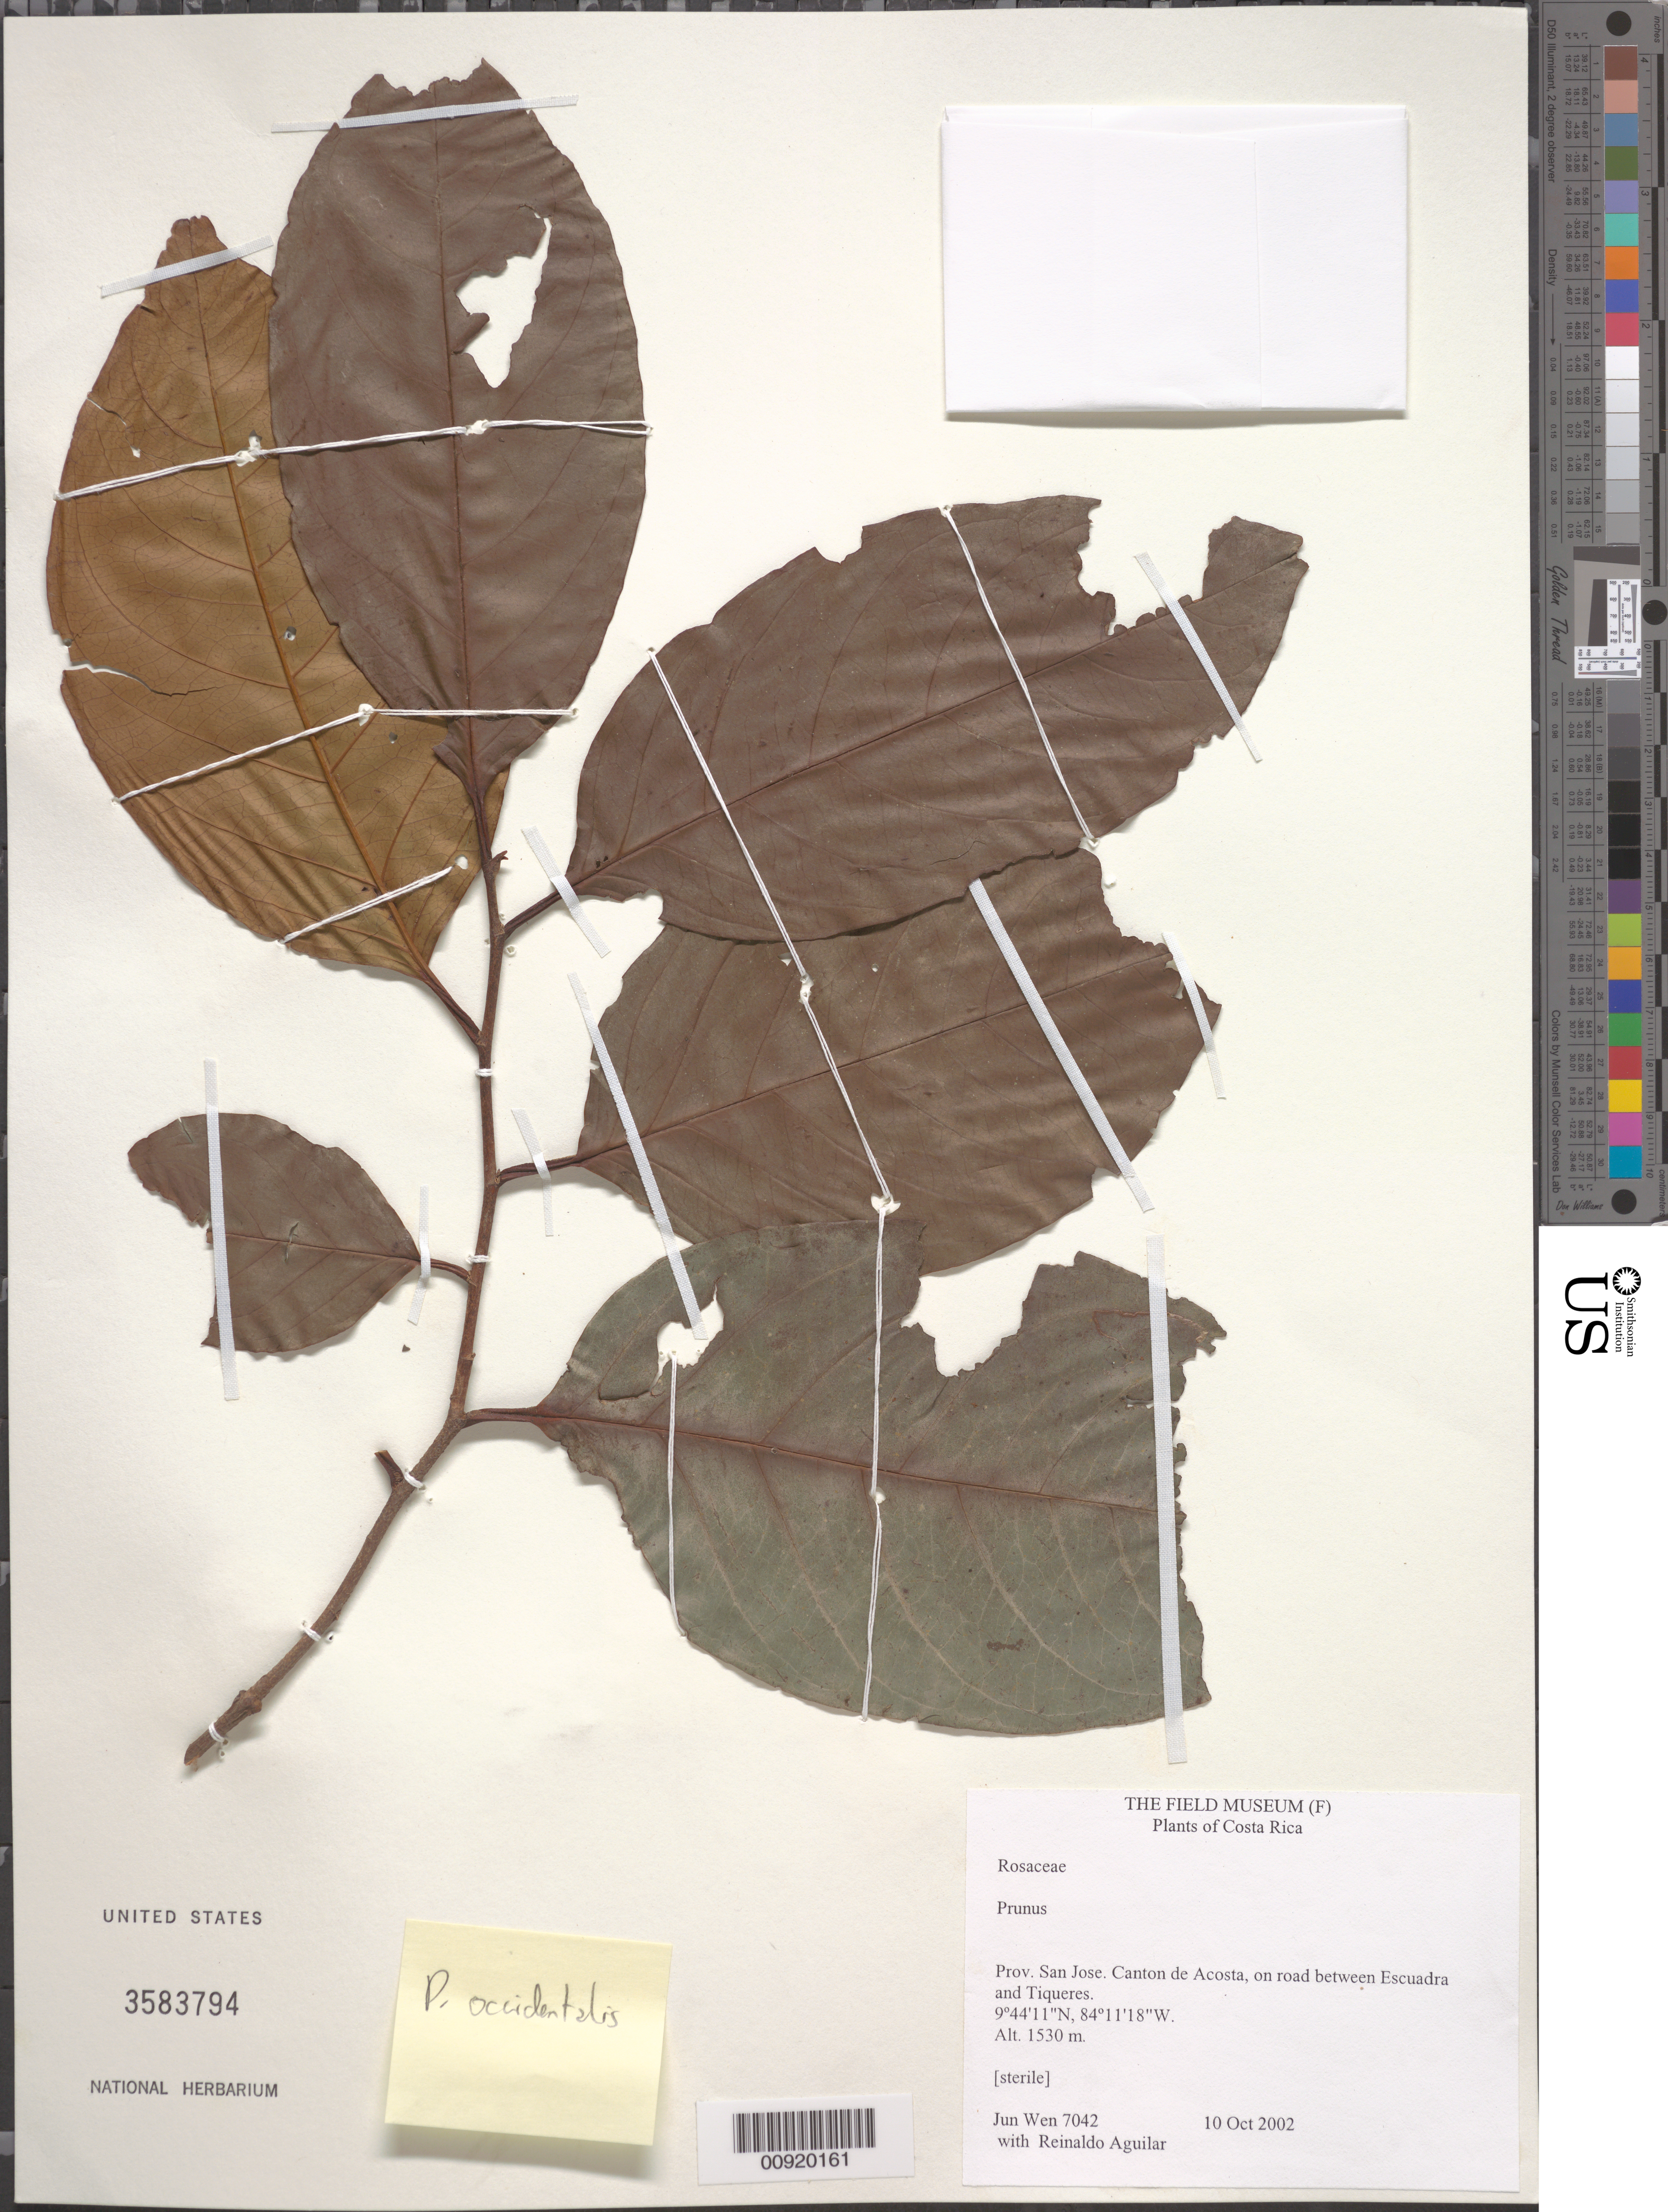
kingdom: Plantae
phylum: Tracheophyta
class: Magnoliopsida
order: Rosales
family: Rosaceae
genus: Prunus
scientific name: Prunus occidentalis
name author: Sw.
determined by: Pérez-Zabala, Jorge A.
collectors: J. Wen & R. Aguilar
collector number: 7042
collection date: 2002-10-10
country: Costa Rica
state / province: San Jose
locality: Canton de Acosta, on road between Escuadra and Tiqueres.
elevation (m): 1530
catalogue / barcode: US 3583794